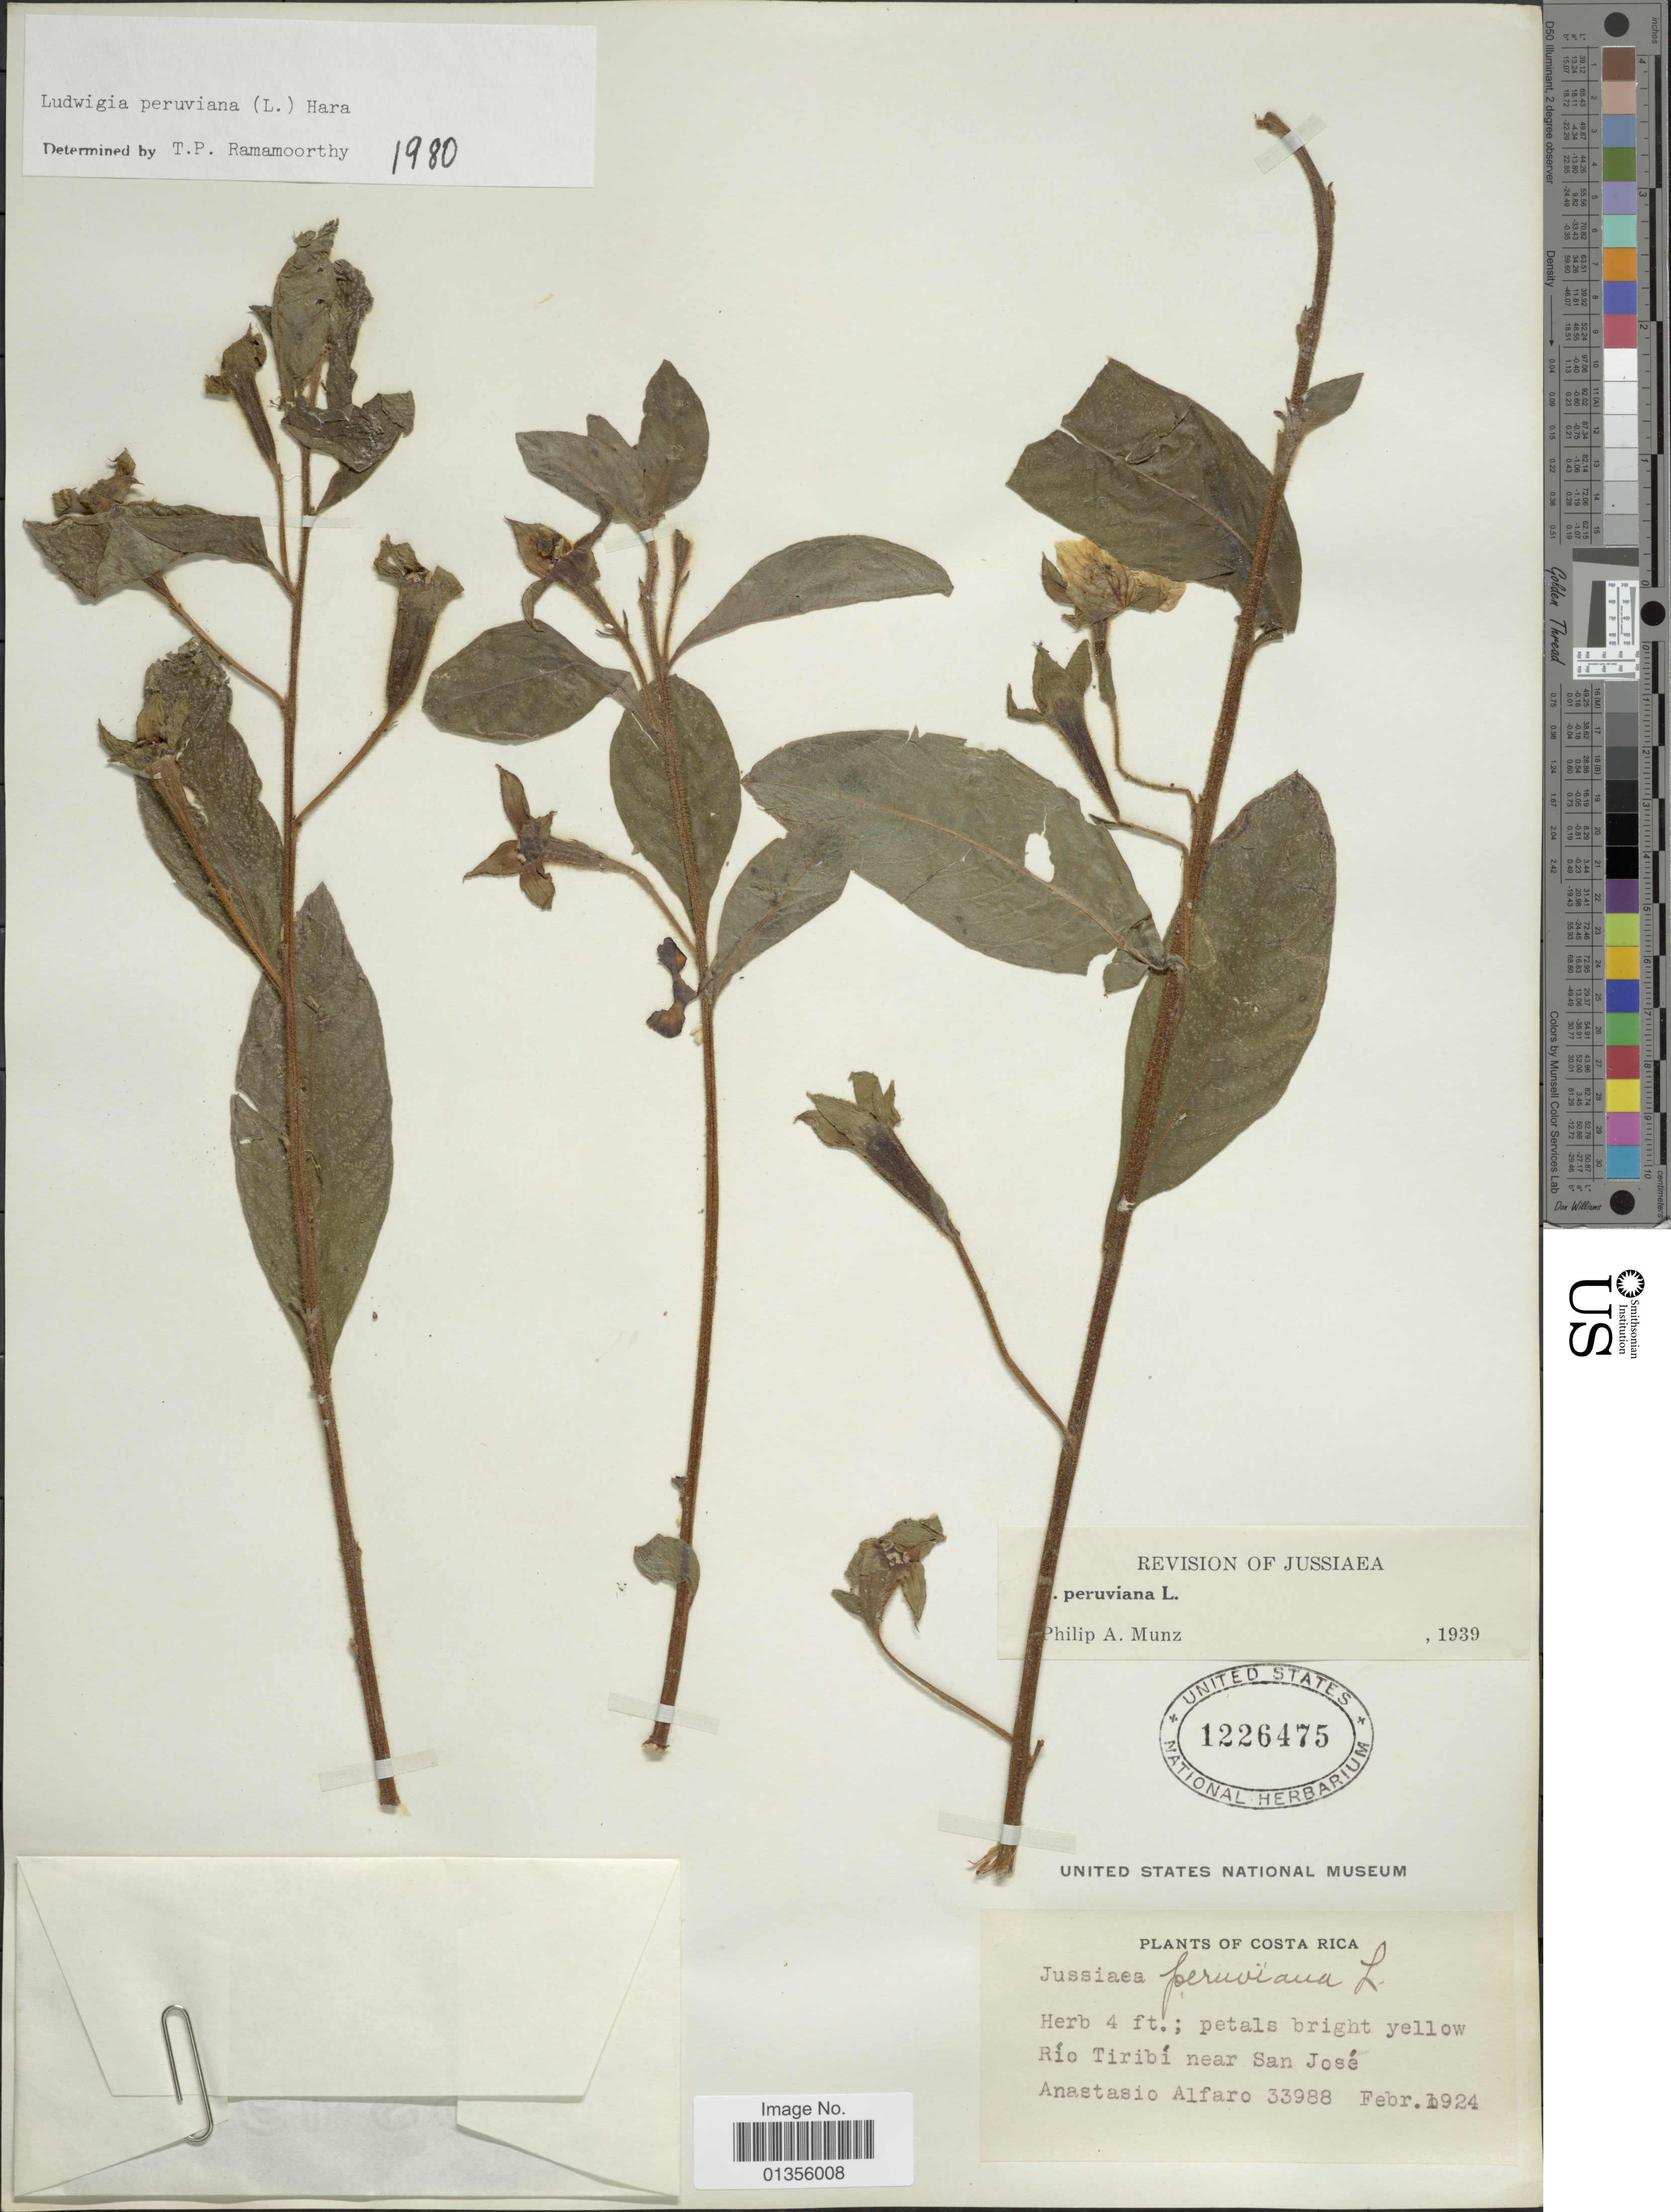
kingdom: Plantae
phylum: Tracheophyta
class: Magnoliopsida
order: Myrtales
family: Onagraceae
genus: Ludwigia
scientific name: Ludwigia peruviana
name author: (L.) H. Hara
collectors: A. Alfaro Gonzalez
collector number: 33988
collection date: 1924-02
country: Costa Rica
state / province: San José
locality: Río Tiribí near San José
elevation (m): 1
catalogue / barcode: US 1226475